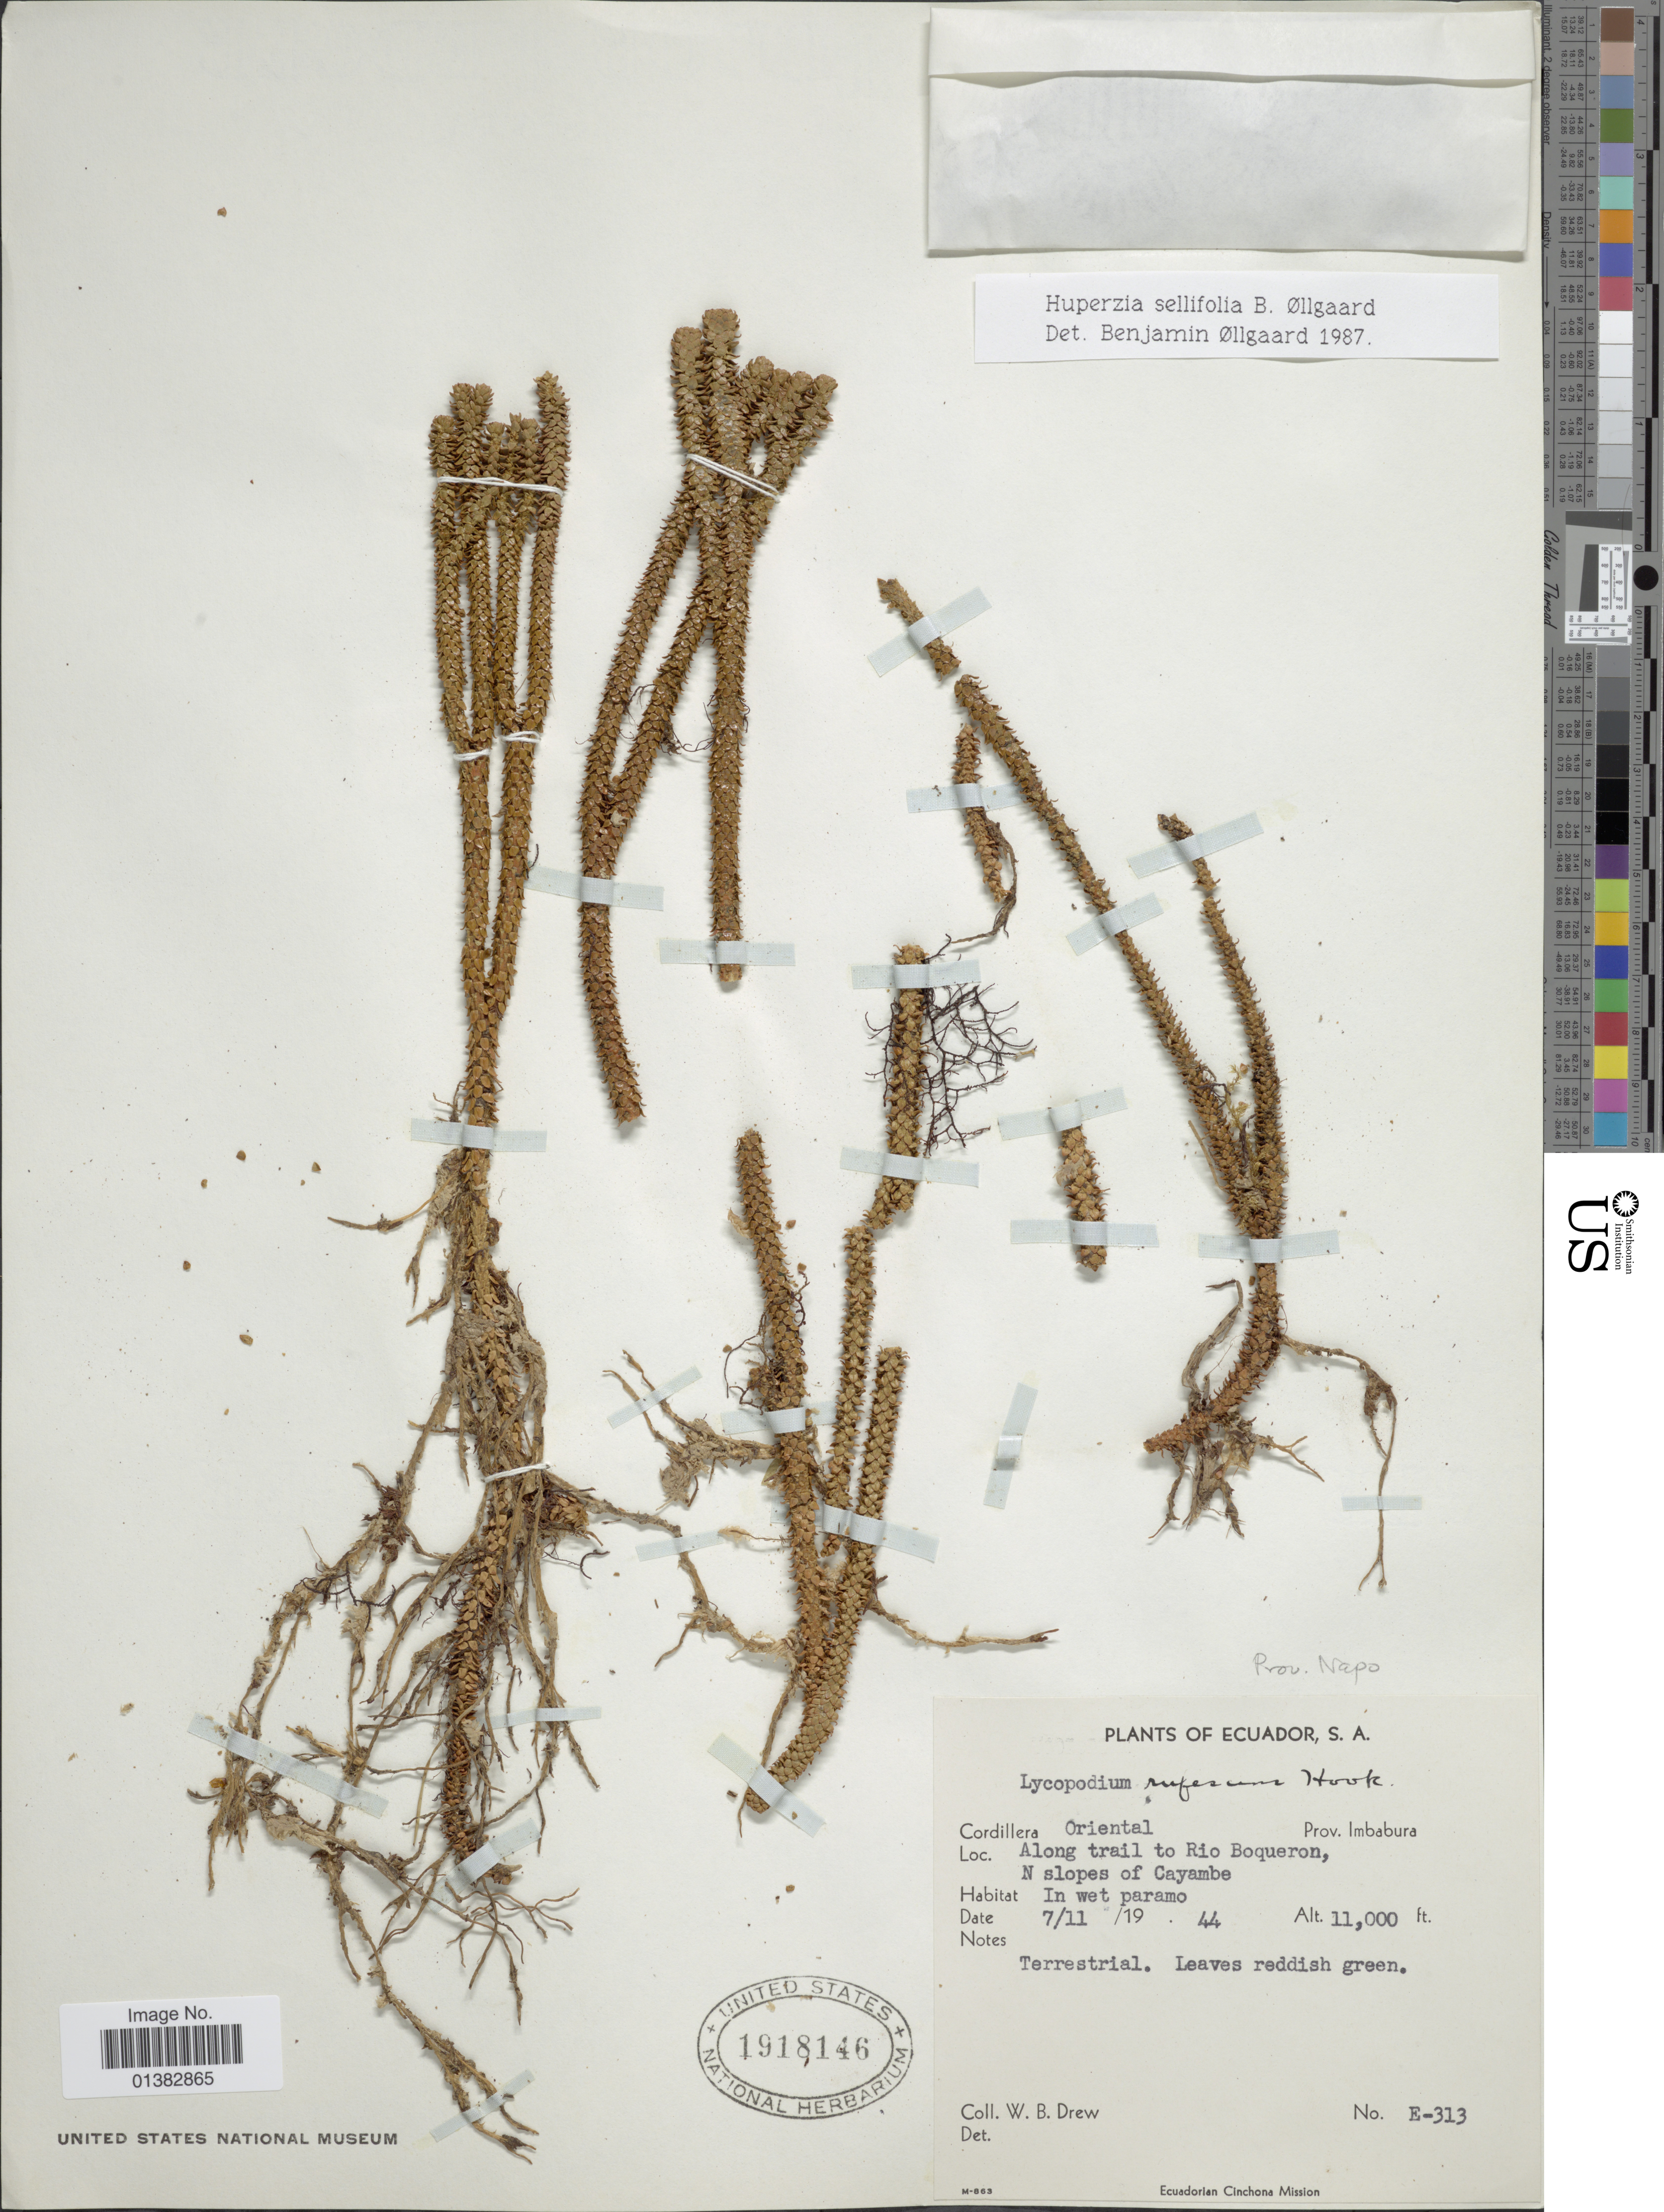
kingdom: Plantae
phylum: Tracheophyta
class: Lycopodiopsida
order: Lycopodiales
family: Lycopodiaceae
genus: Phlegmariurus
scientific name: Phlegmariurus sellifolius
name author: (B. Øllg.) B. Øllg.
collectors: W. B. Drew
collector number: E-313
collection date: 1944-07-11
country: Ecuador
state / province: Imbabura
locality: Cordillera Oriental, Along trail to Rio Boqueron, N slopes of Cayambe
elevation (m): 3353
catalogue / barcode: US 1918146